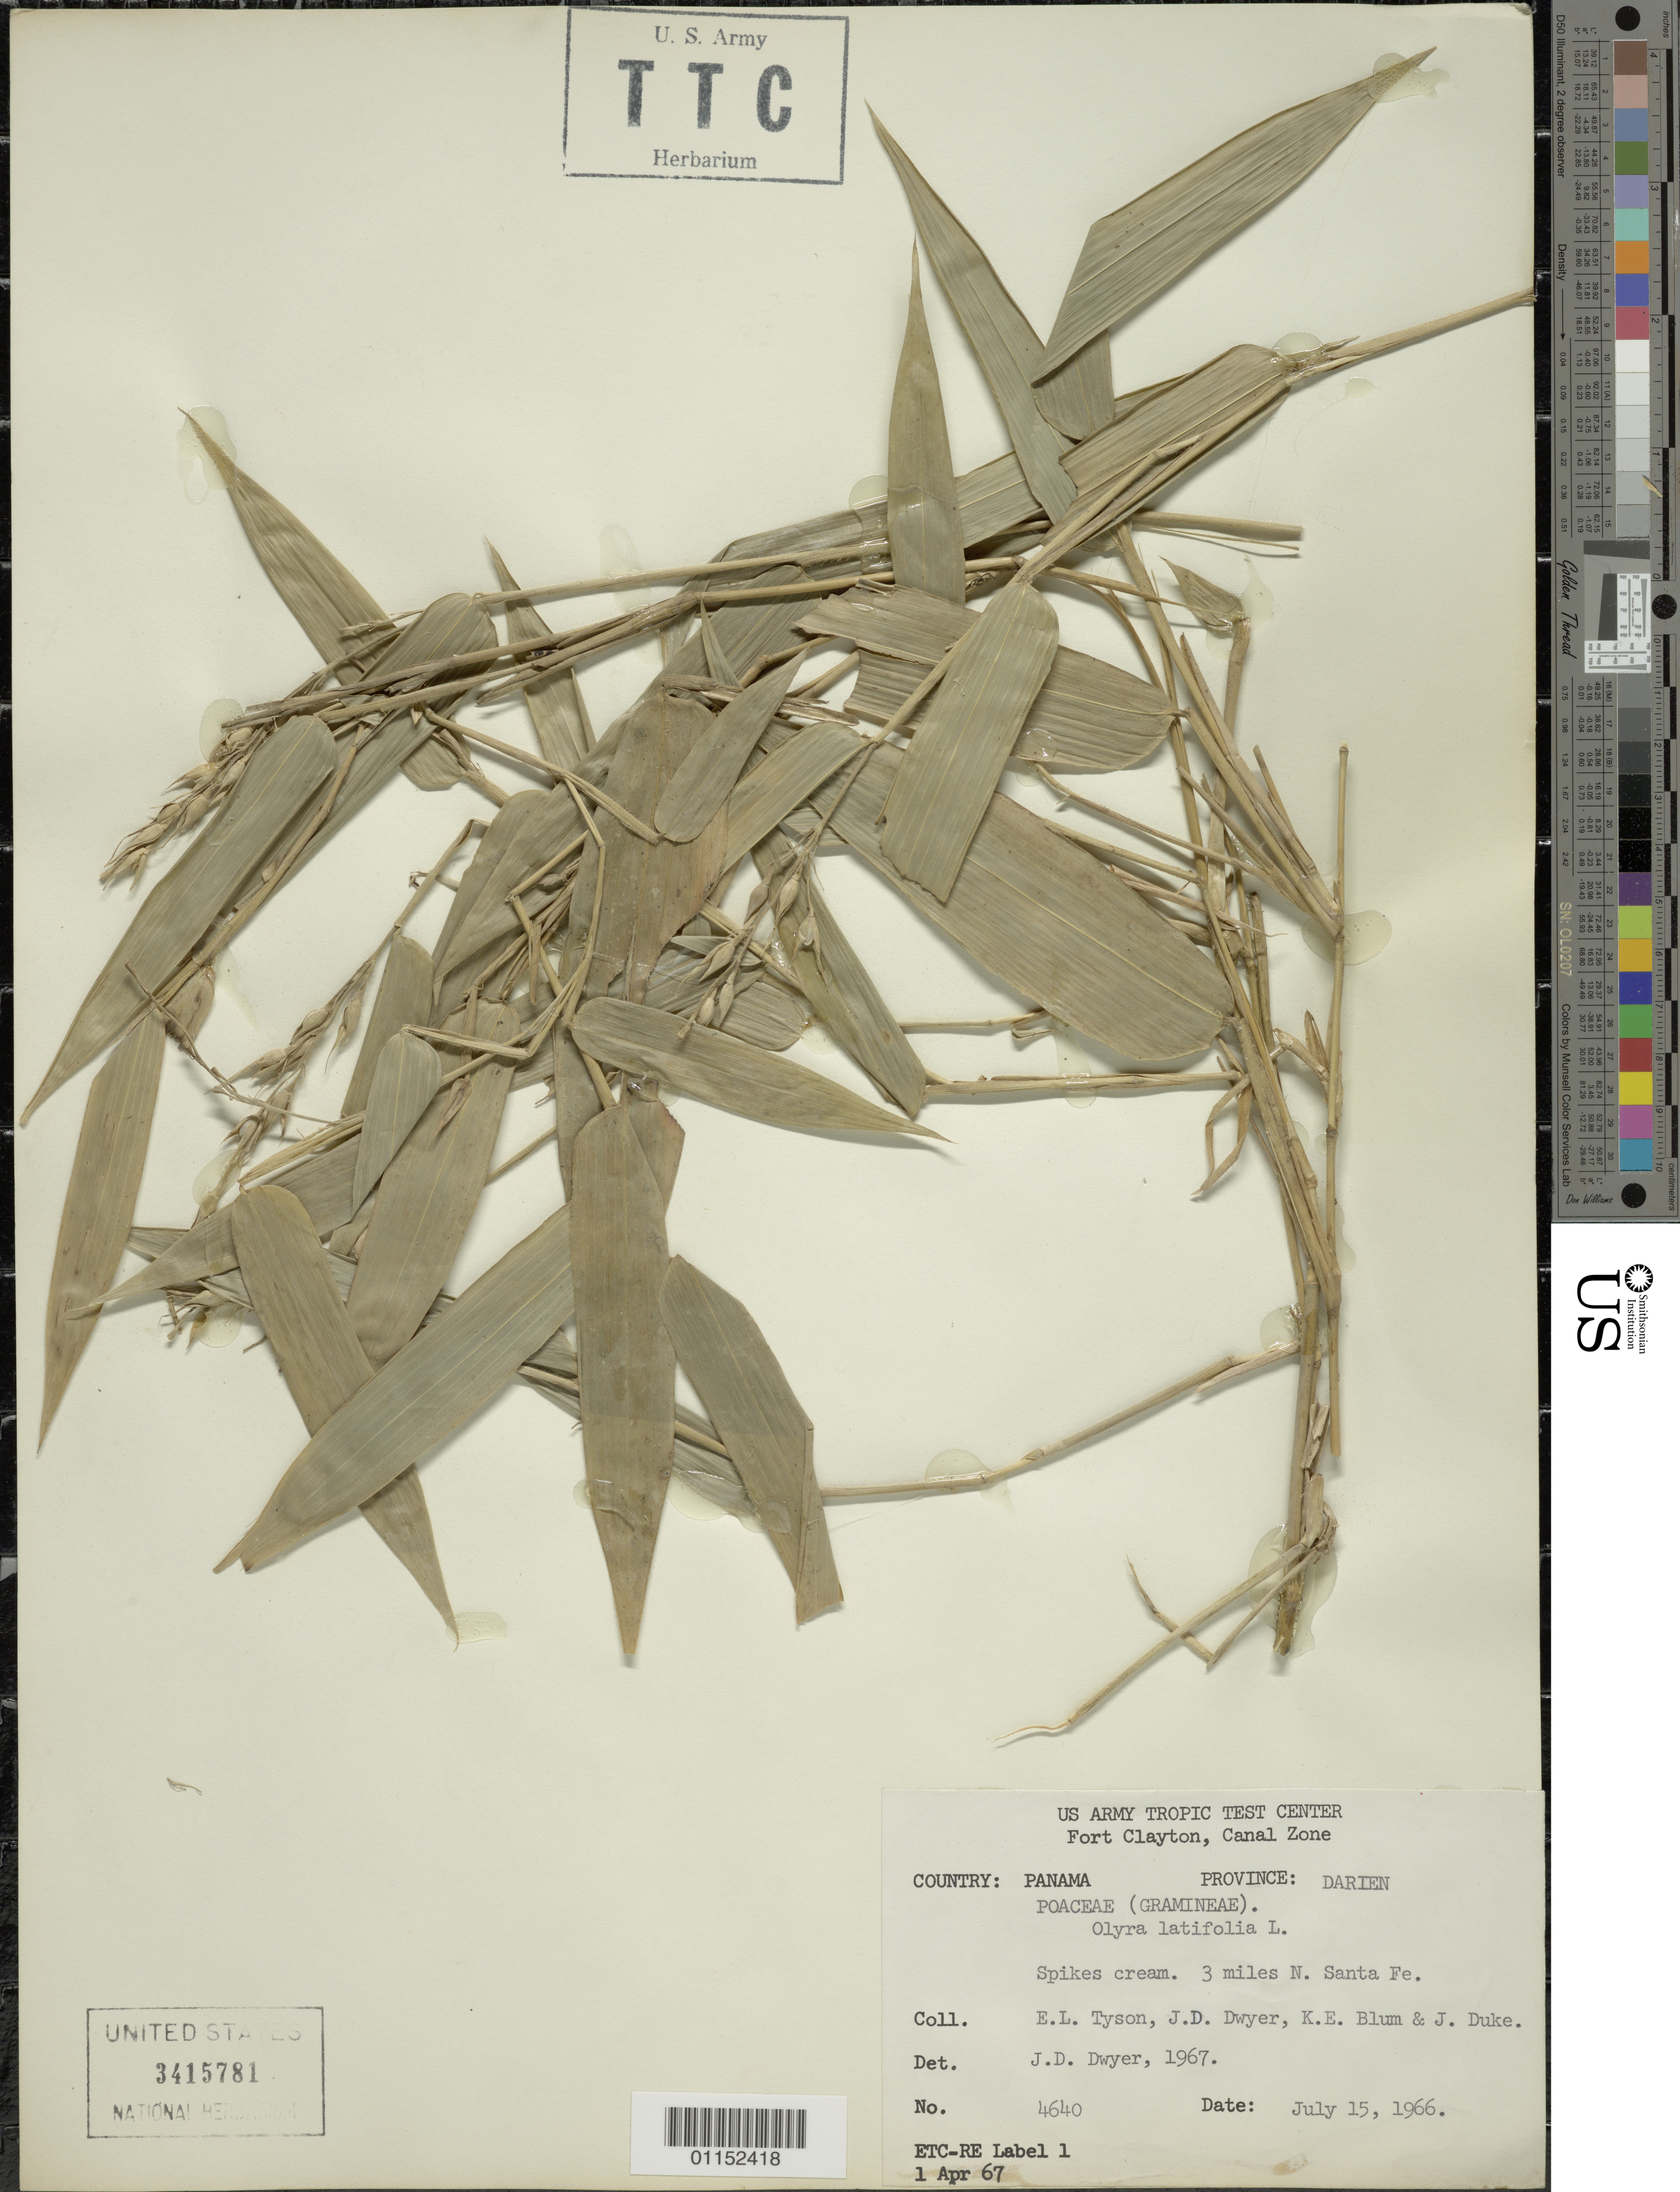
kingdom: Plantae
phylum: Tracheophyta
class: Liliopsida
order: Poales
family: Poaceae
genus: Olyra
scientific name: Olyra latifolia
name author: L.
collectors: E. L. Tyson, J. D. Dwyer, K. E. Blum & J. A. Duke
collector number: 4640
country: Panama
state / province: Darién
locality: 3 mi N Santa Fe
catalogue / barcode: US 3415781